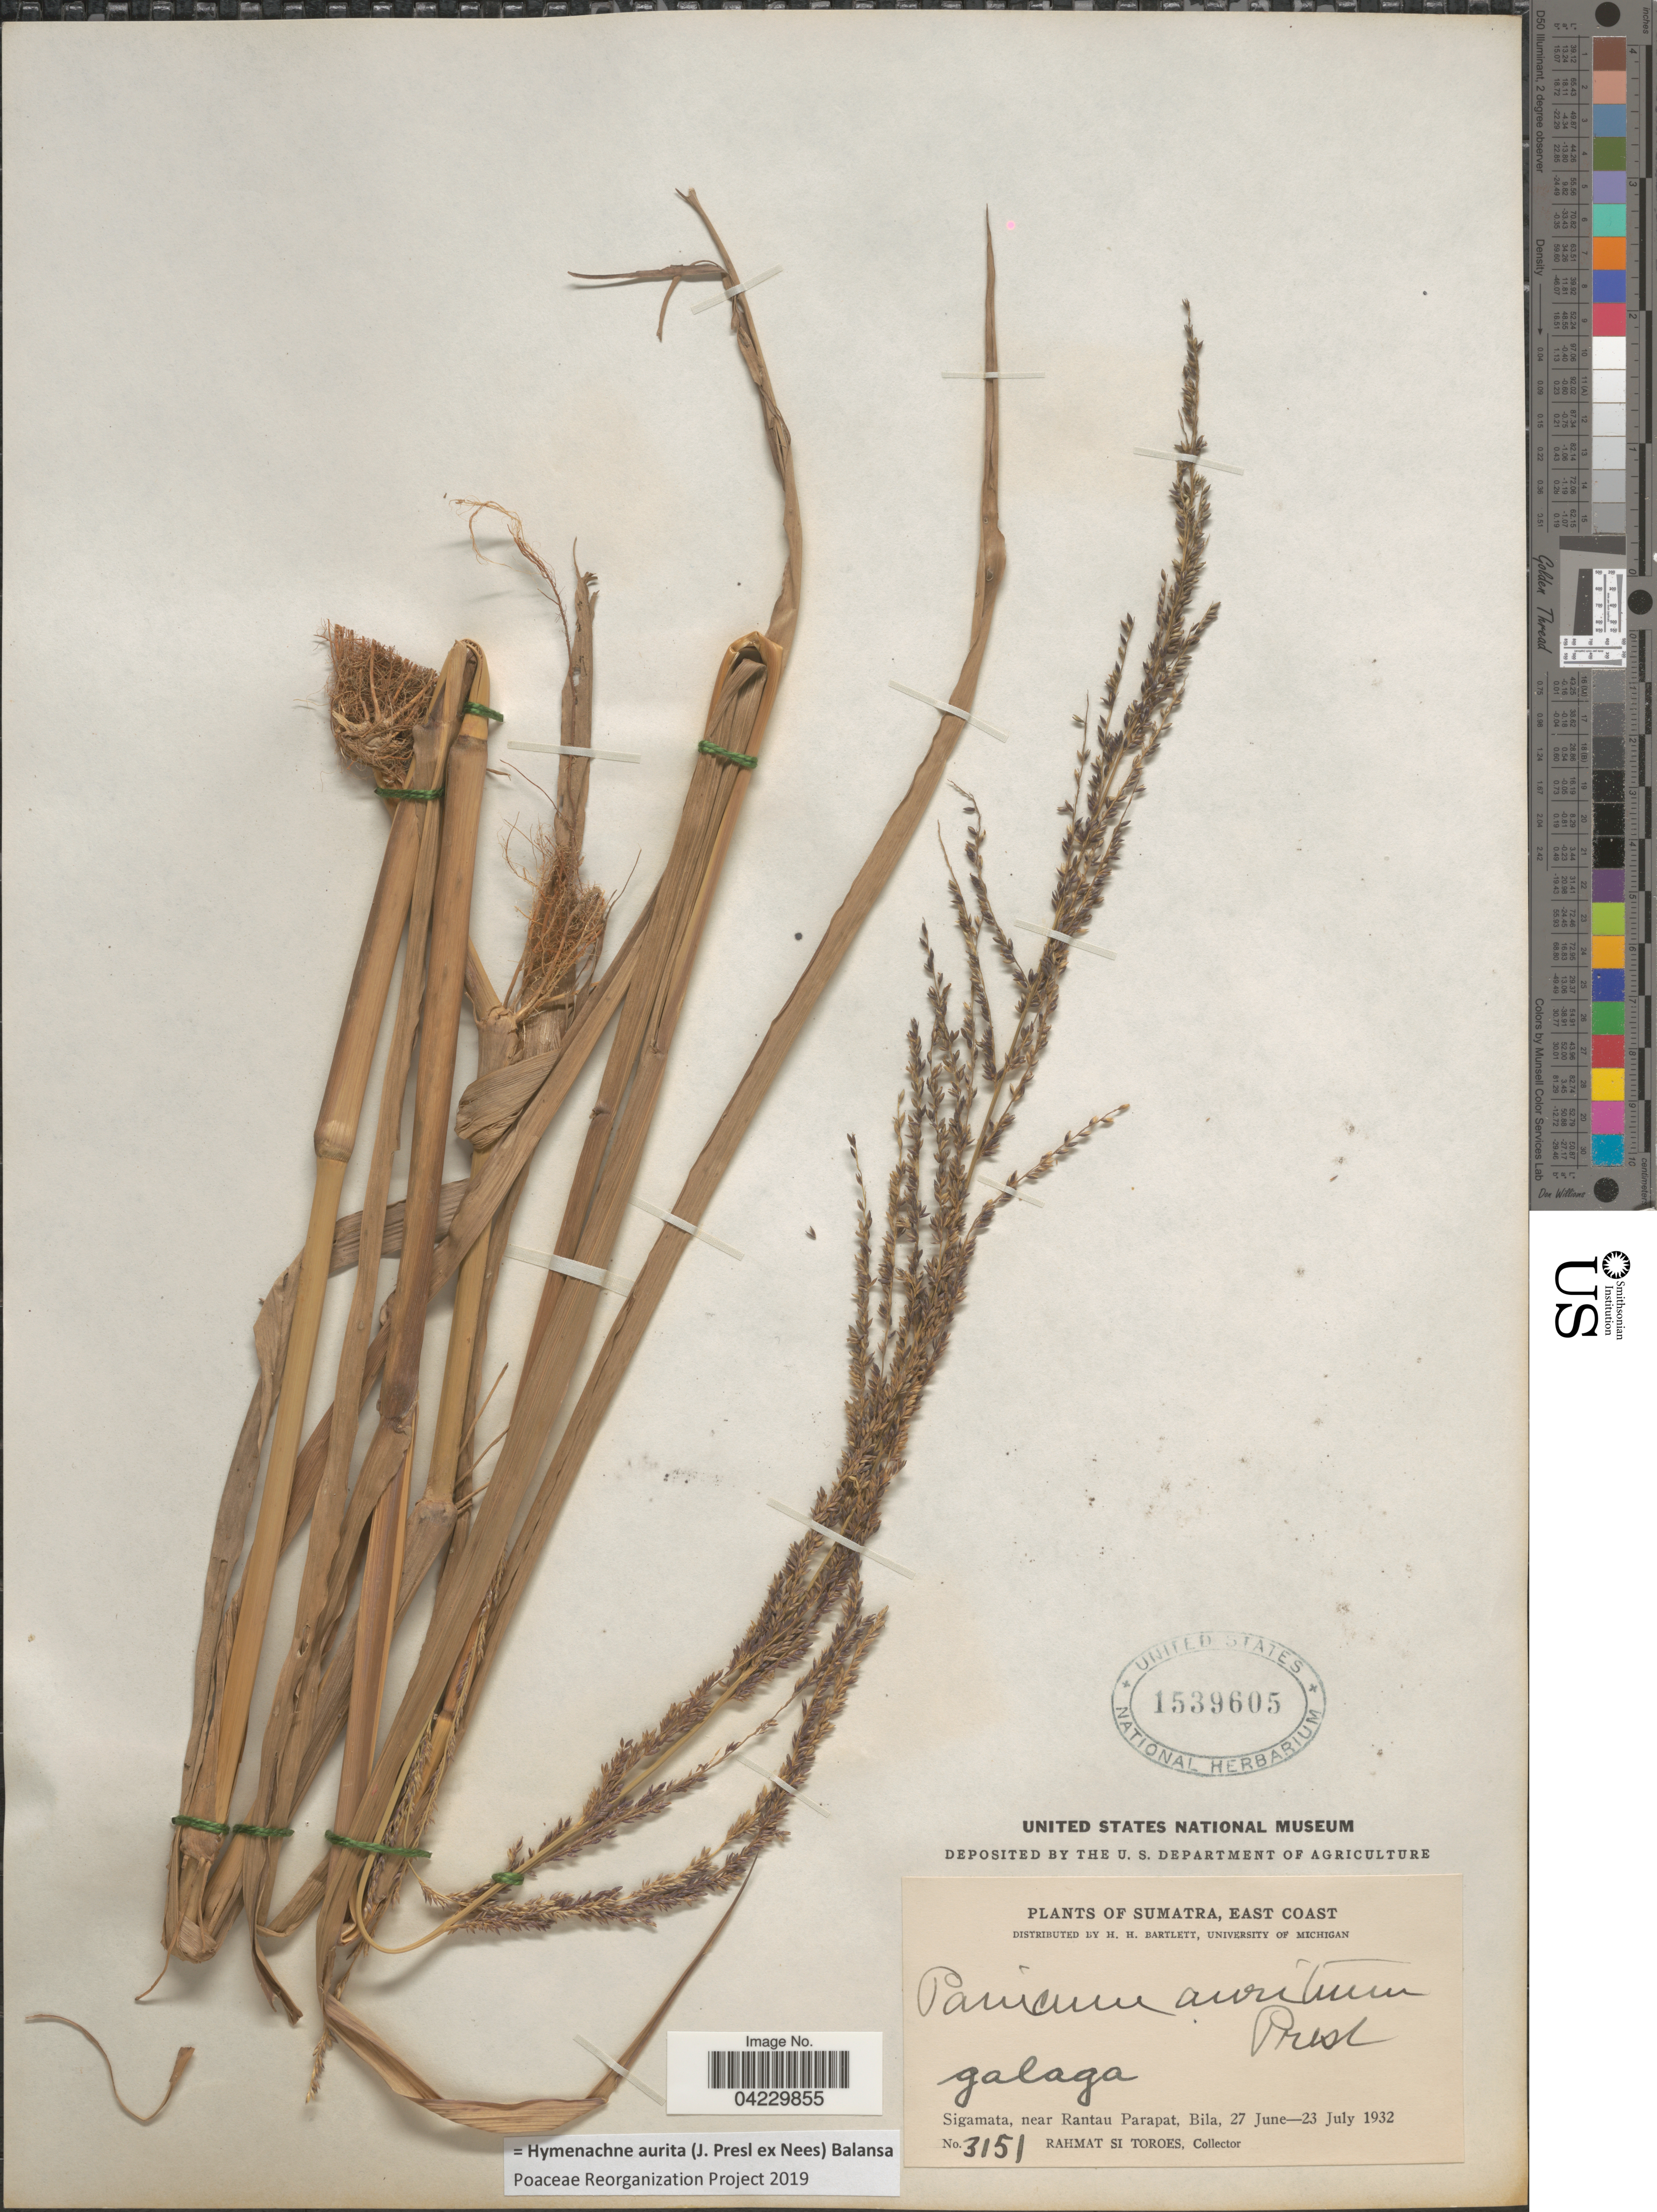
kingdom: Plantae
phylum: Tracheophyta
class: Liliopsida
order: Poales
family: Poaceae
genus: Hymenachne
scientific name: Hymenachne aurita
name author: (J. Presl ex Nees) Balansa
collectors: Rahmat Si Boeea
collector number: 3151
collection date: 1932-06-27/1932-07-23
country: Indonesia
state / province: Sumatra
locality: East Coast. Sigamata, near Rantau Parapat, Bila.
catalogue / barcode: US 1539605